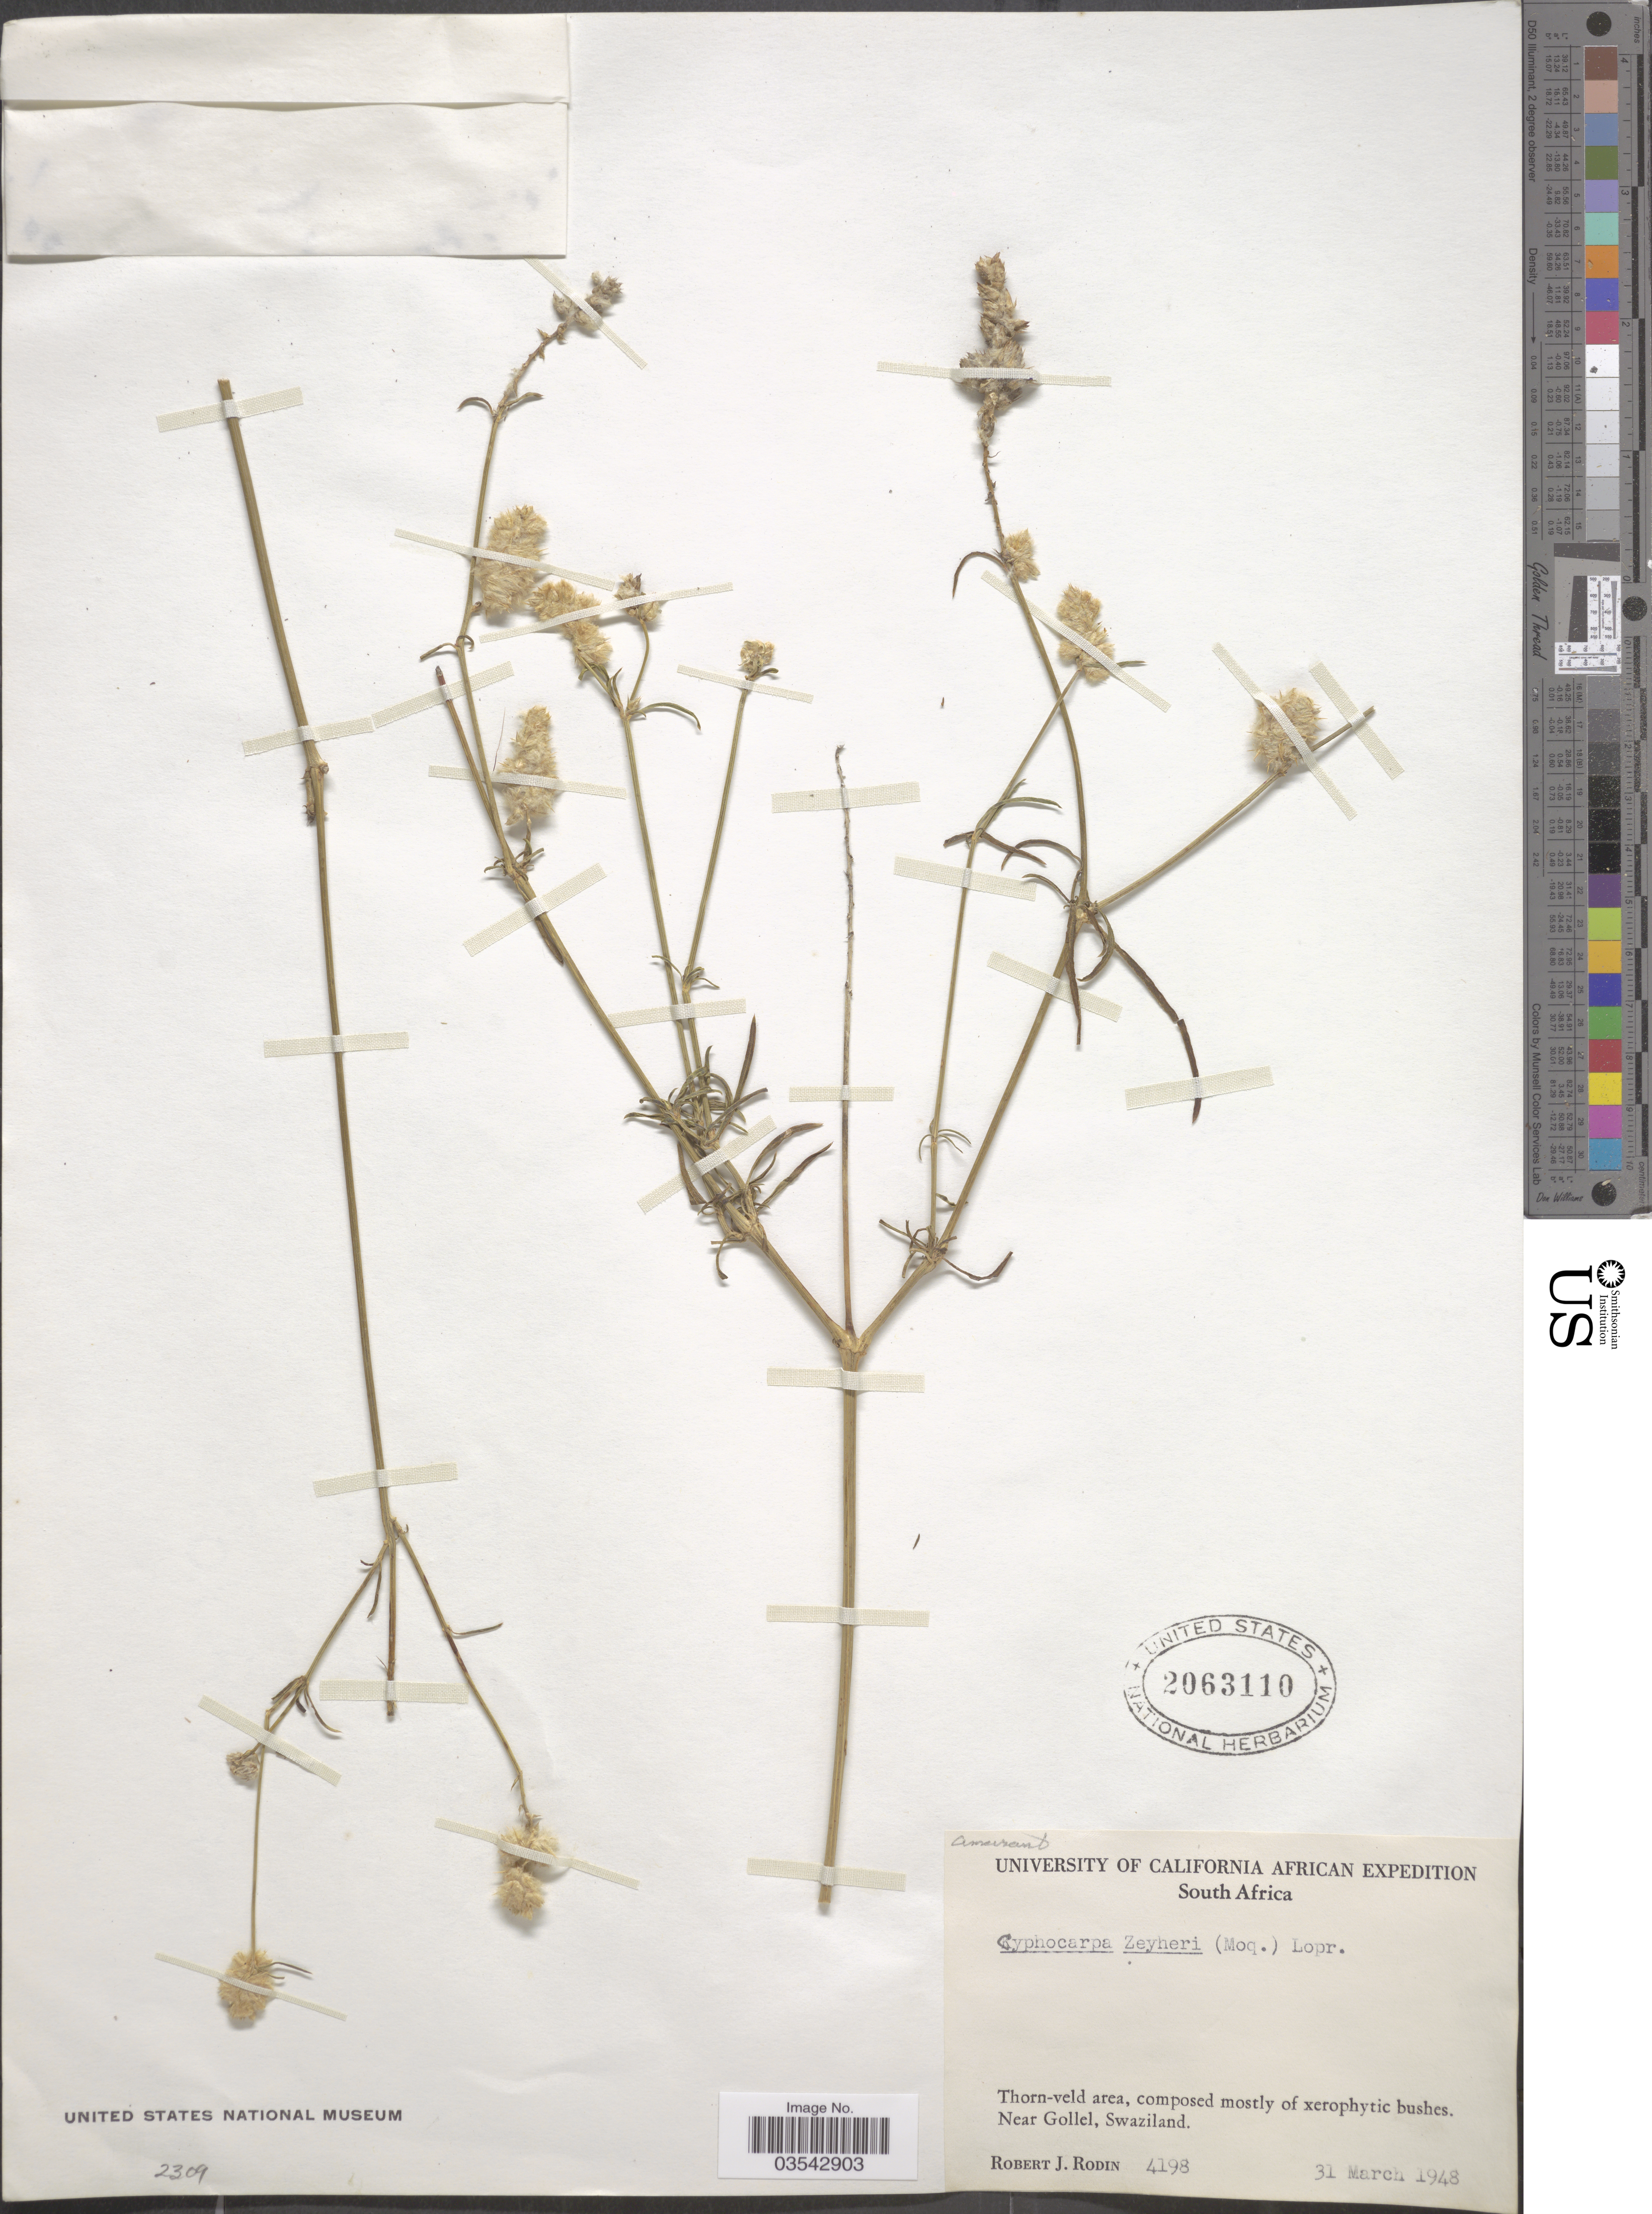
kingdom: Plantae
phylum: Tracheophyta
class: Magnoliopsida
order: Caryophyllales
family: Amaranthaceae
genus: Kyphocarpa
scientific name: Kyphocarpa zeyheri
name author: Lopr.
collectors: R. J. Rodin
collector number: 4198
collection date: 1948-03-31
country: Eswatini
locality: Near Gollel.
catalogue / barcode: US 2063110